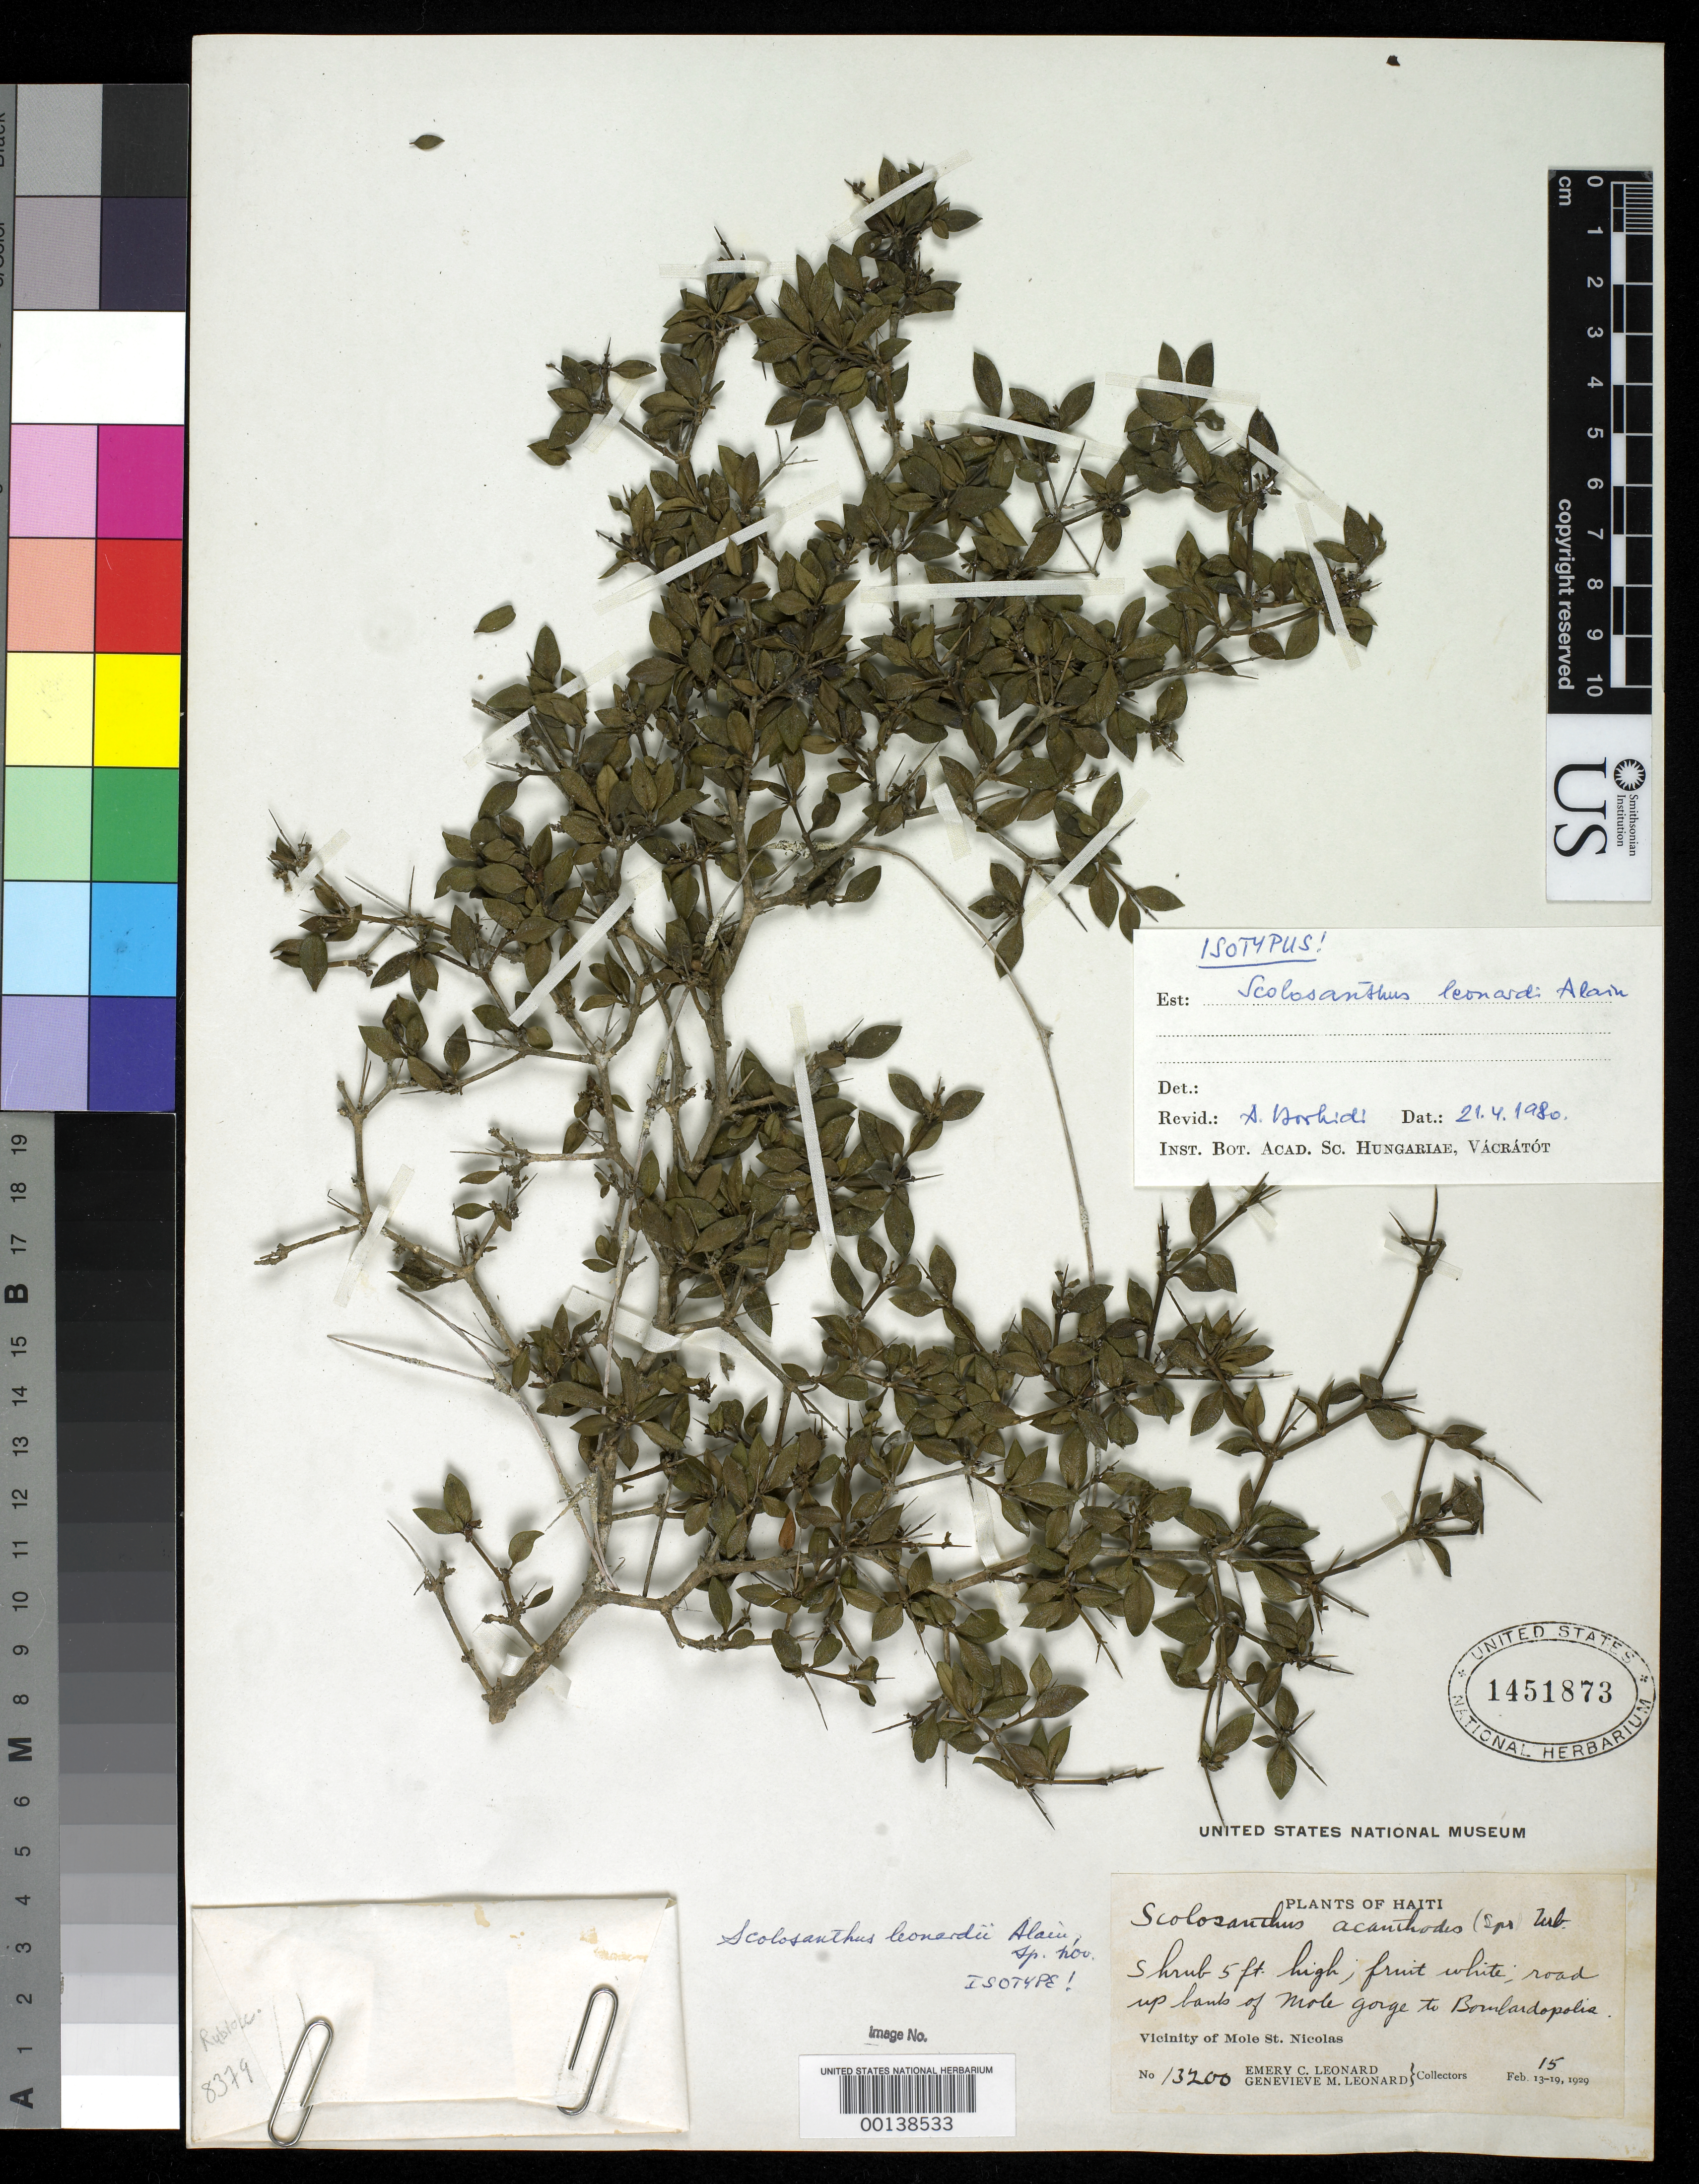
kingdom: Plantae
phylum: Tracheophyta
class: Magnoliopsida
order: Gentianales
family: Rubiaceae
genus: Scolosanthus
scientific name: Scolosanthus leonardii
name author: Alain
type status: Isotype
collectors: E. C. Leonard & G. M. Leonard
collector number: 13200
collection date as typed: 15 Feb 1929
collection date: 1929-02-15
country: Haiti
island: Hispaniola Island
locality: Nord-Ouest, vicinity of Mole St. Nicolas, road up banks of Mole Gorge to Bomlardopolis.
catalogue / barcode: US 1451873